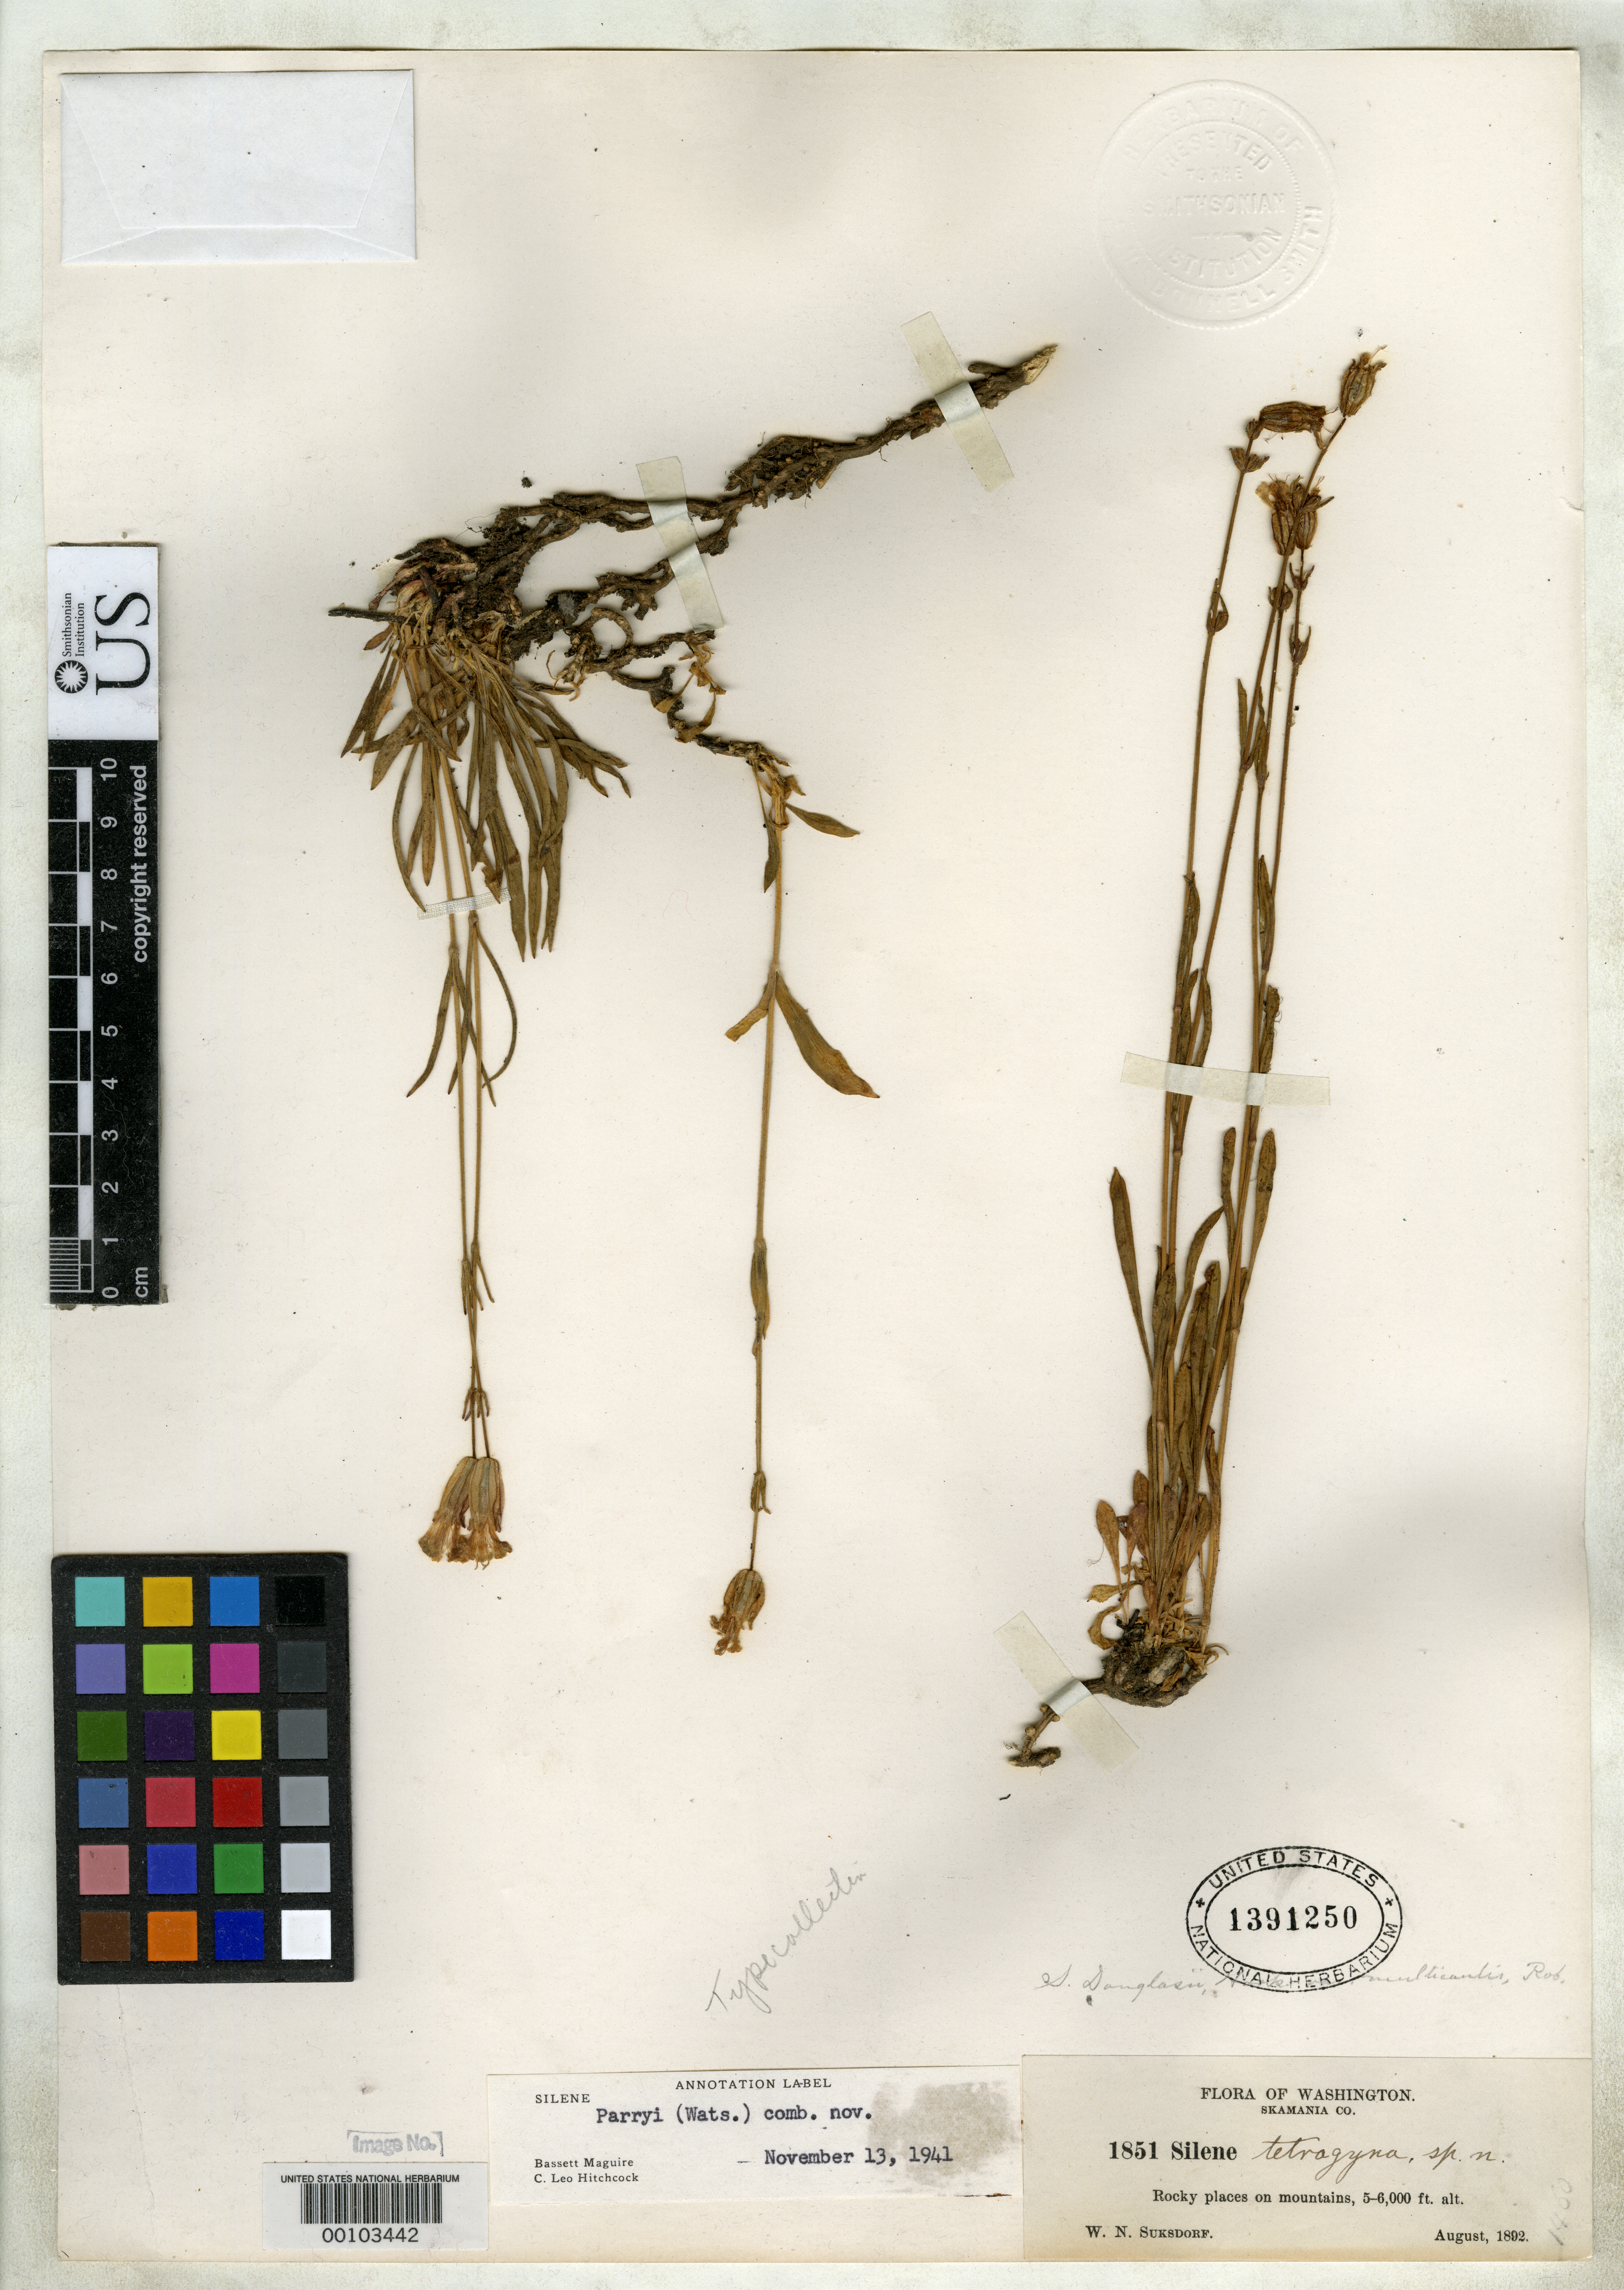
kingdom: Plantae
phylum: Tracheophyta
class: Magnoliopsida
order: Caryophyllales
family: Caryophyllaceae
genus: Silene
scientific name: Silene tetragyna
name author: Suksd.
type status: Isotype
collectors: W. N. Suksdorf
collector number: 1851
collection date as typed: Aug 1892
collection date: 1892-08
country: United States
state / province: Washington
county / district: Skamania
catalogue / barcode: US 1391250